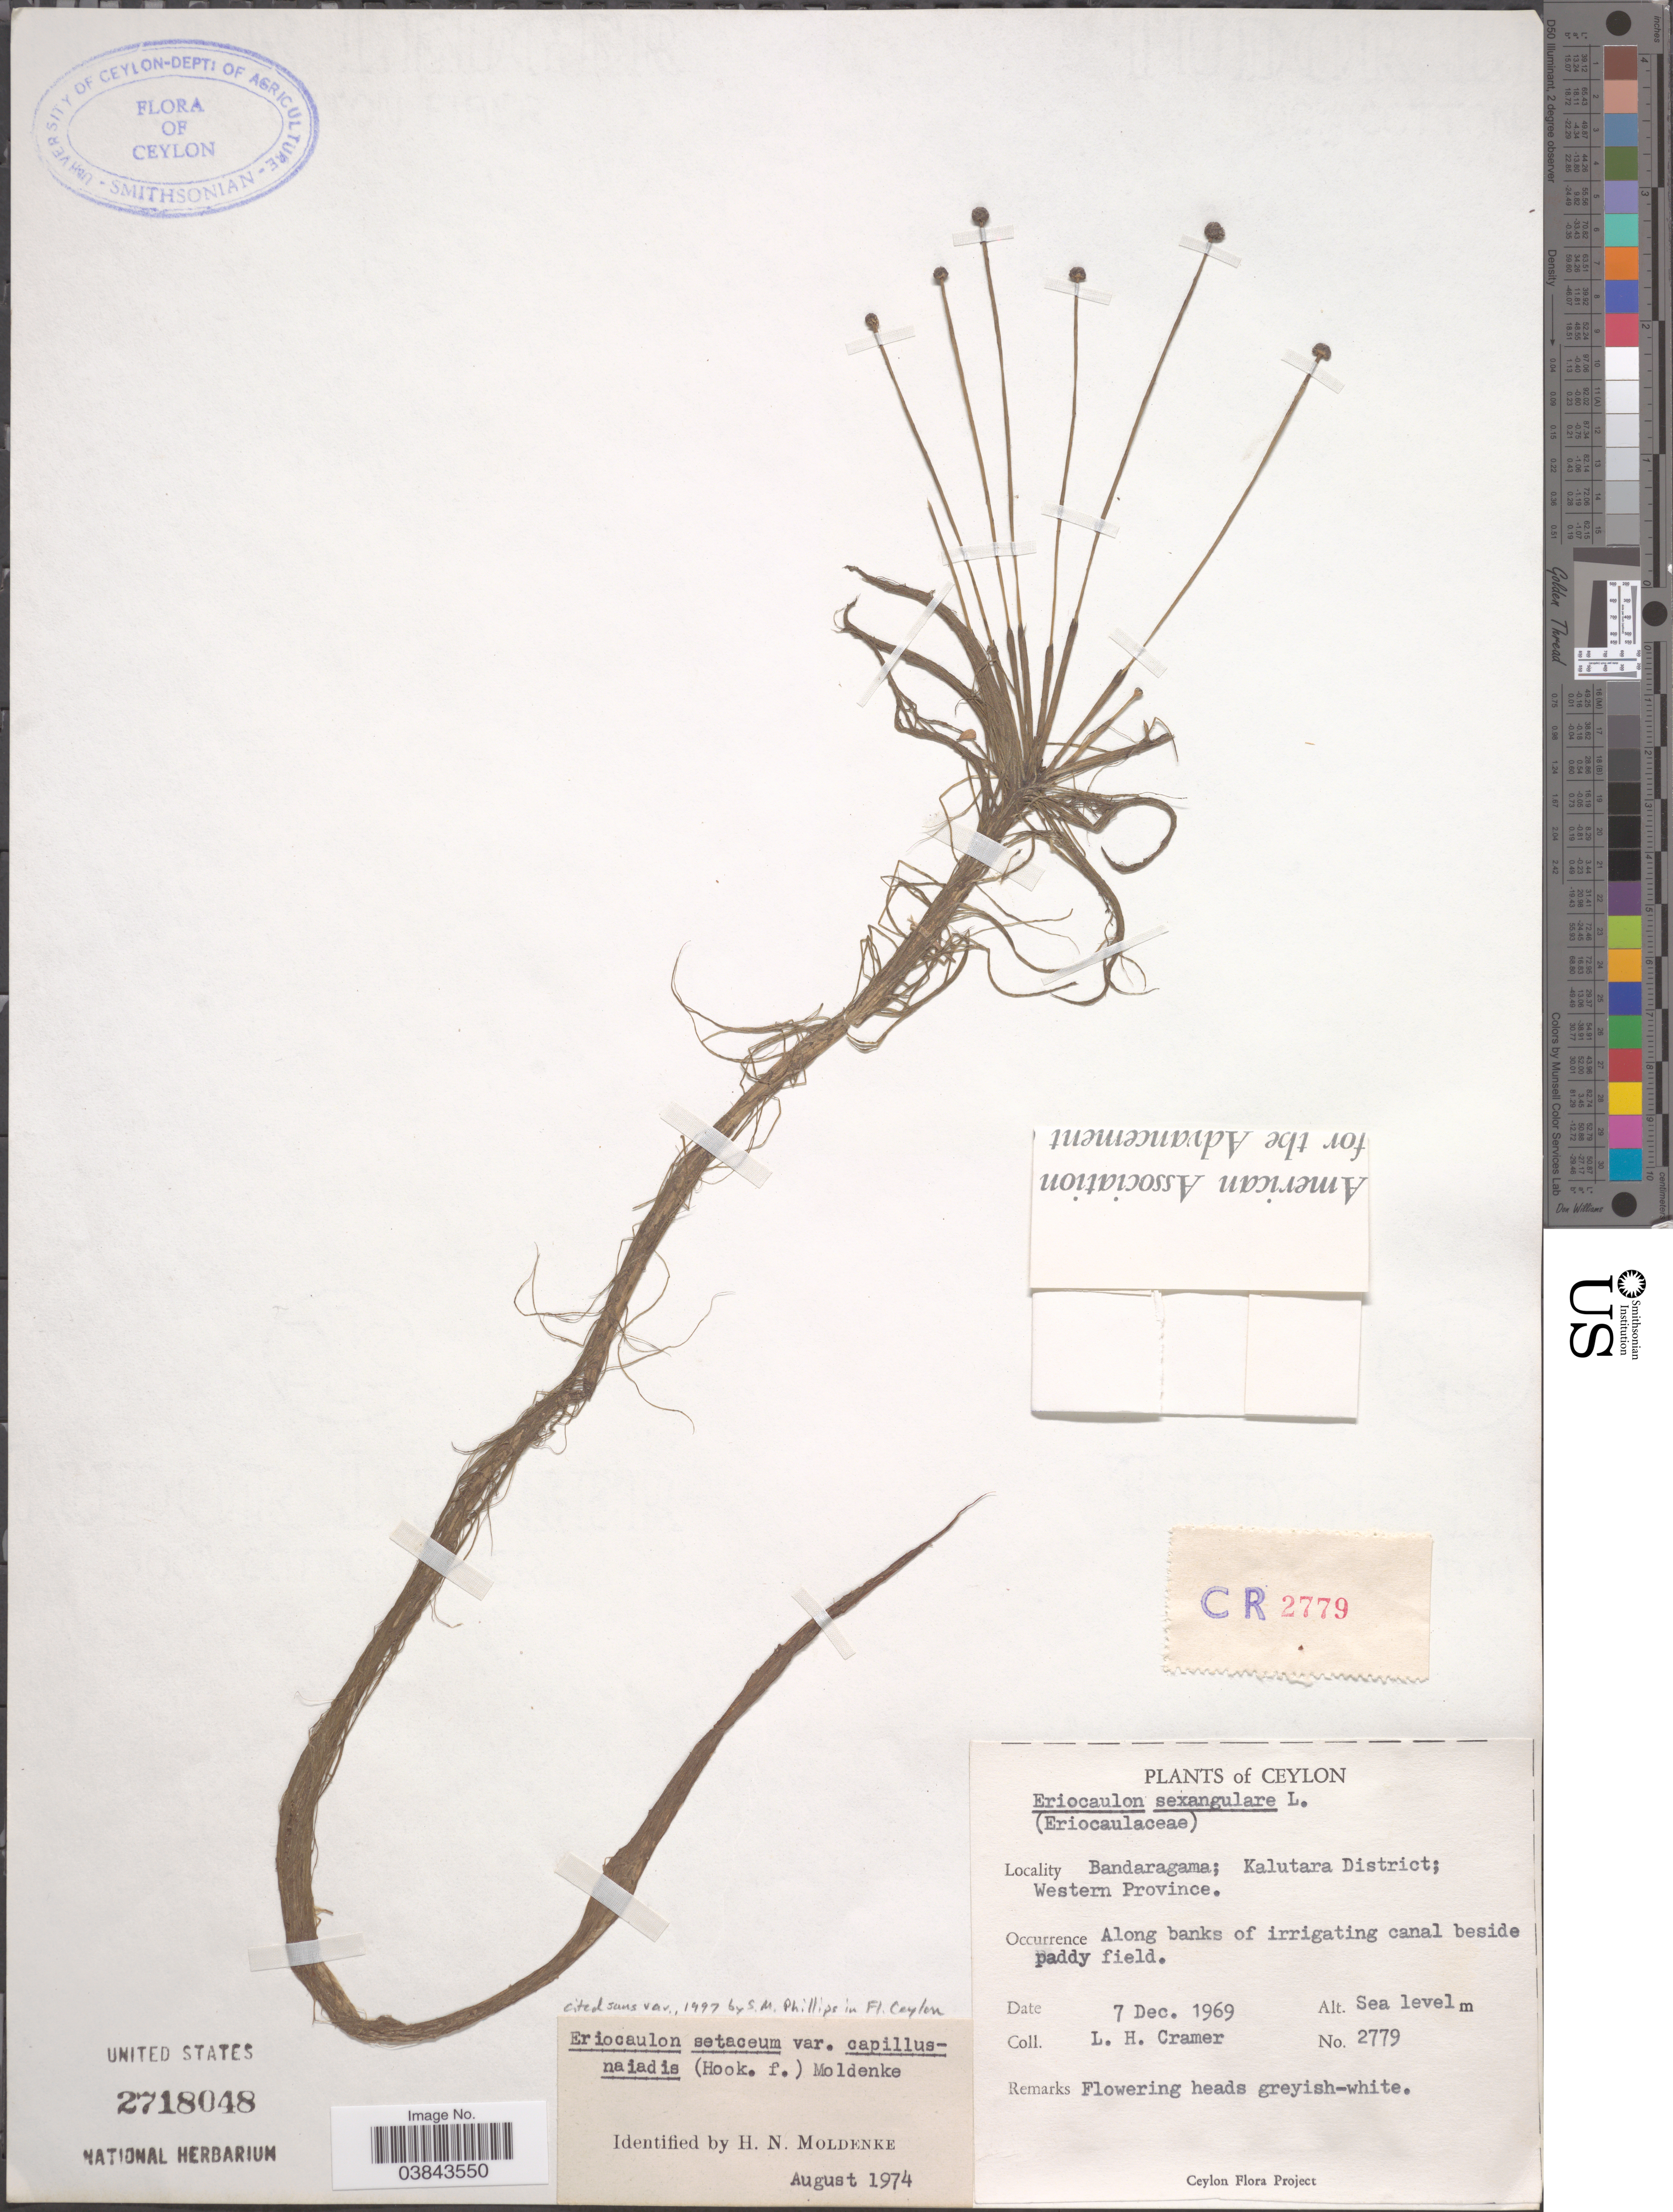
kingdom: Plantae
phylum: Tracheophyta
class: Liliopsida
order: Poales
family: Eriocaulaceae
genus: Eriocaulon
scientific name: Eriocaulon setaceum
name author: L.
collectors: L. H. Cramer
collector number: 2779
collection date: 1969-12-07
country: Sri Lanka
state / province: Western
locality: Ceylon. Bandaragama; Kalutara District.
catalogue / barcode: US 2718048